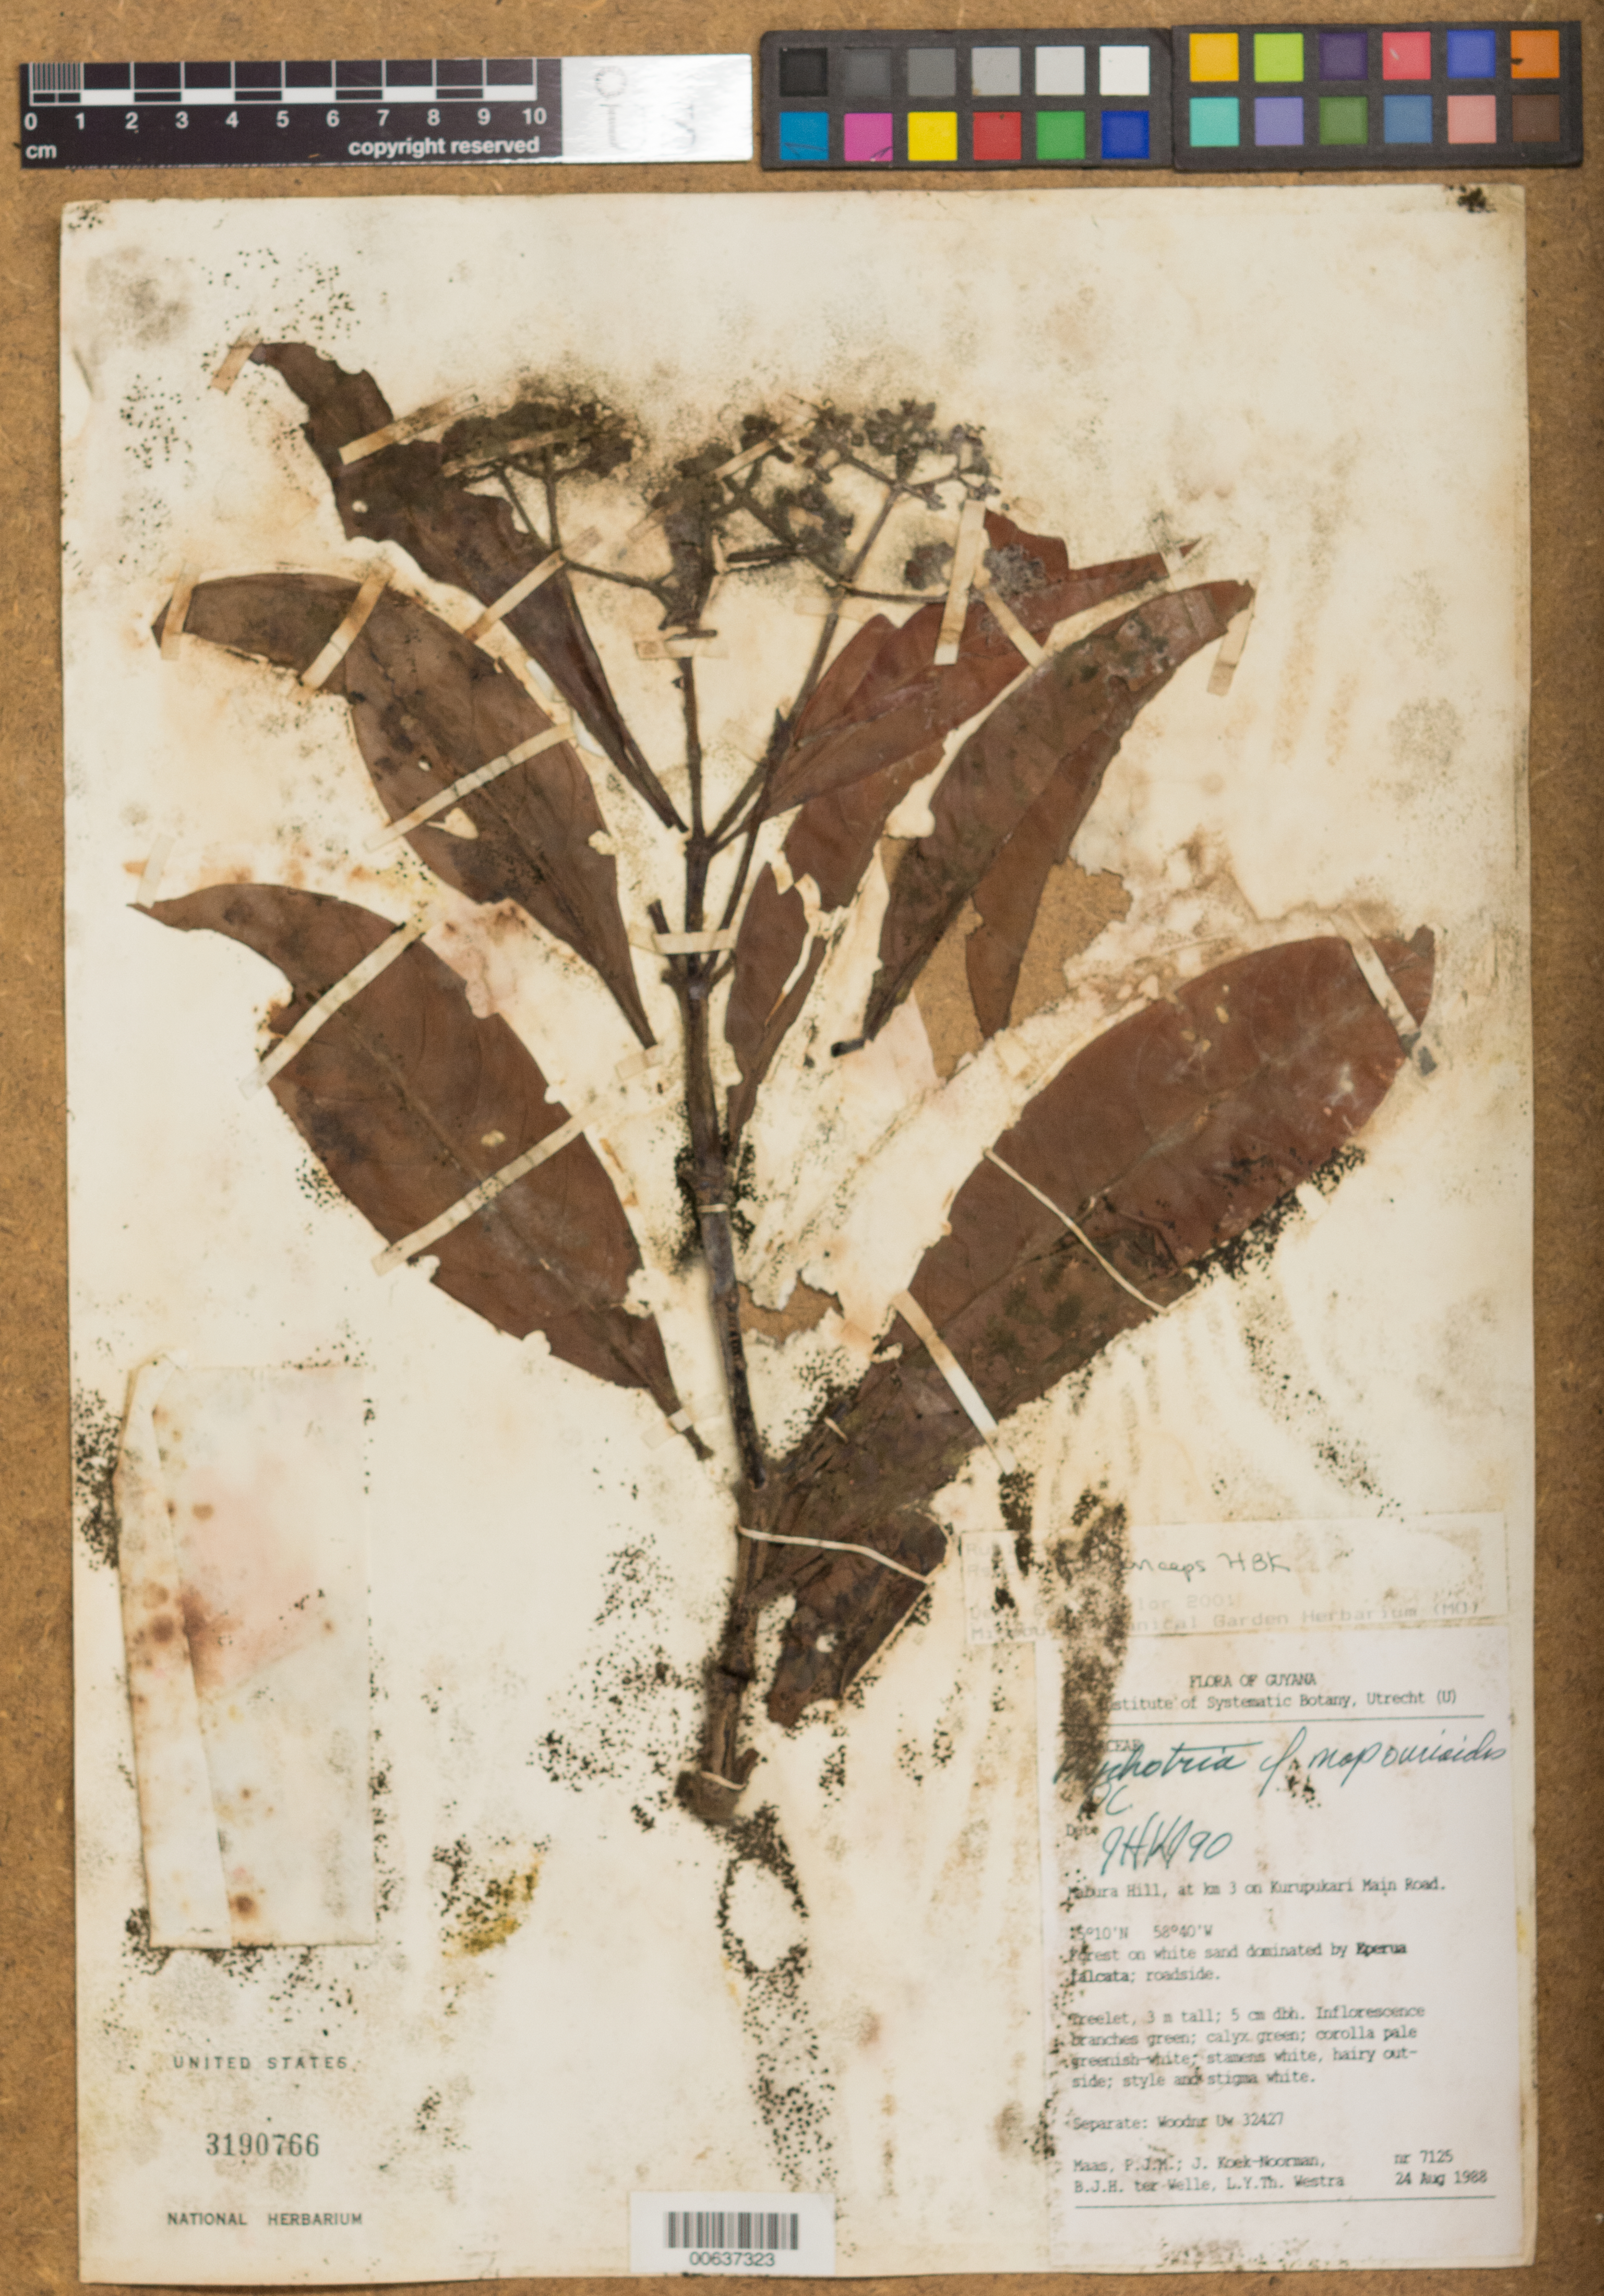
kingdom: Plantae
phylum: Tracheophyta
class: Magnoliopsida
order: Gentianales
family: Rubiaceae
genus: Psychotria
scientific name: Psychotria anceps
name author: Kunth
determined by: Taylor, Charlotte M.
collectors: P. Maas, J. Koek-Noorman, H. Lall, B. Welle & L. Y. T. Westra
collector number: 7125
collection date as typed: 24-Aug-88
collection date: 1988-08-24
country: Guyana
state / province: U. Demerara-Berbice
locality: Mabura Hill, km 3 on Kurupukari Main Rd.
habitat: Forest on white sand, roadside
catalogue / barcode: US 3190766